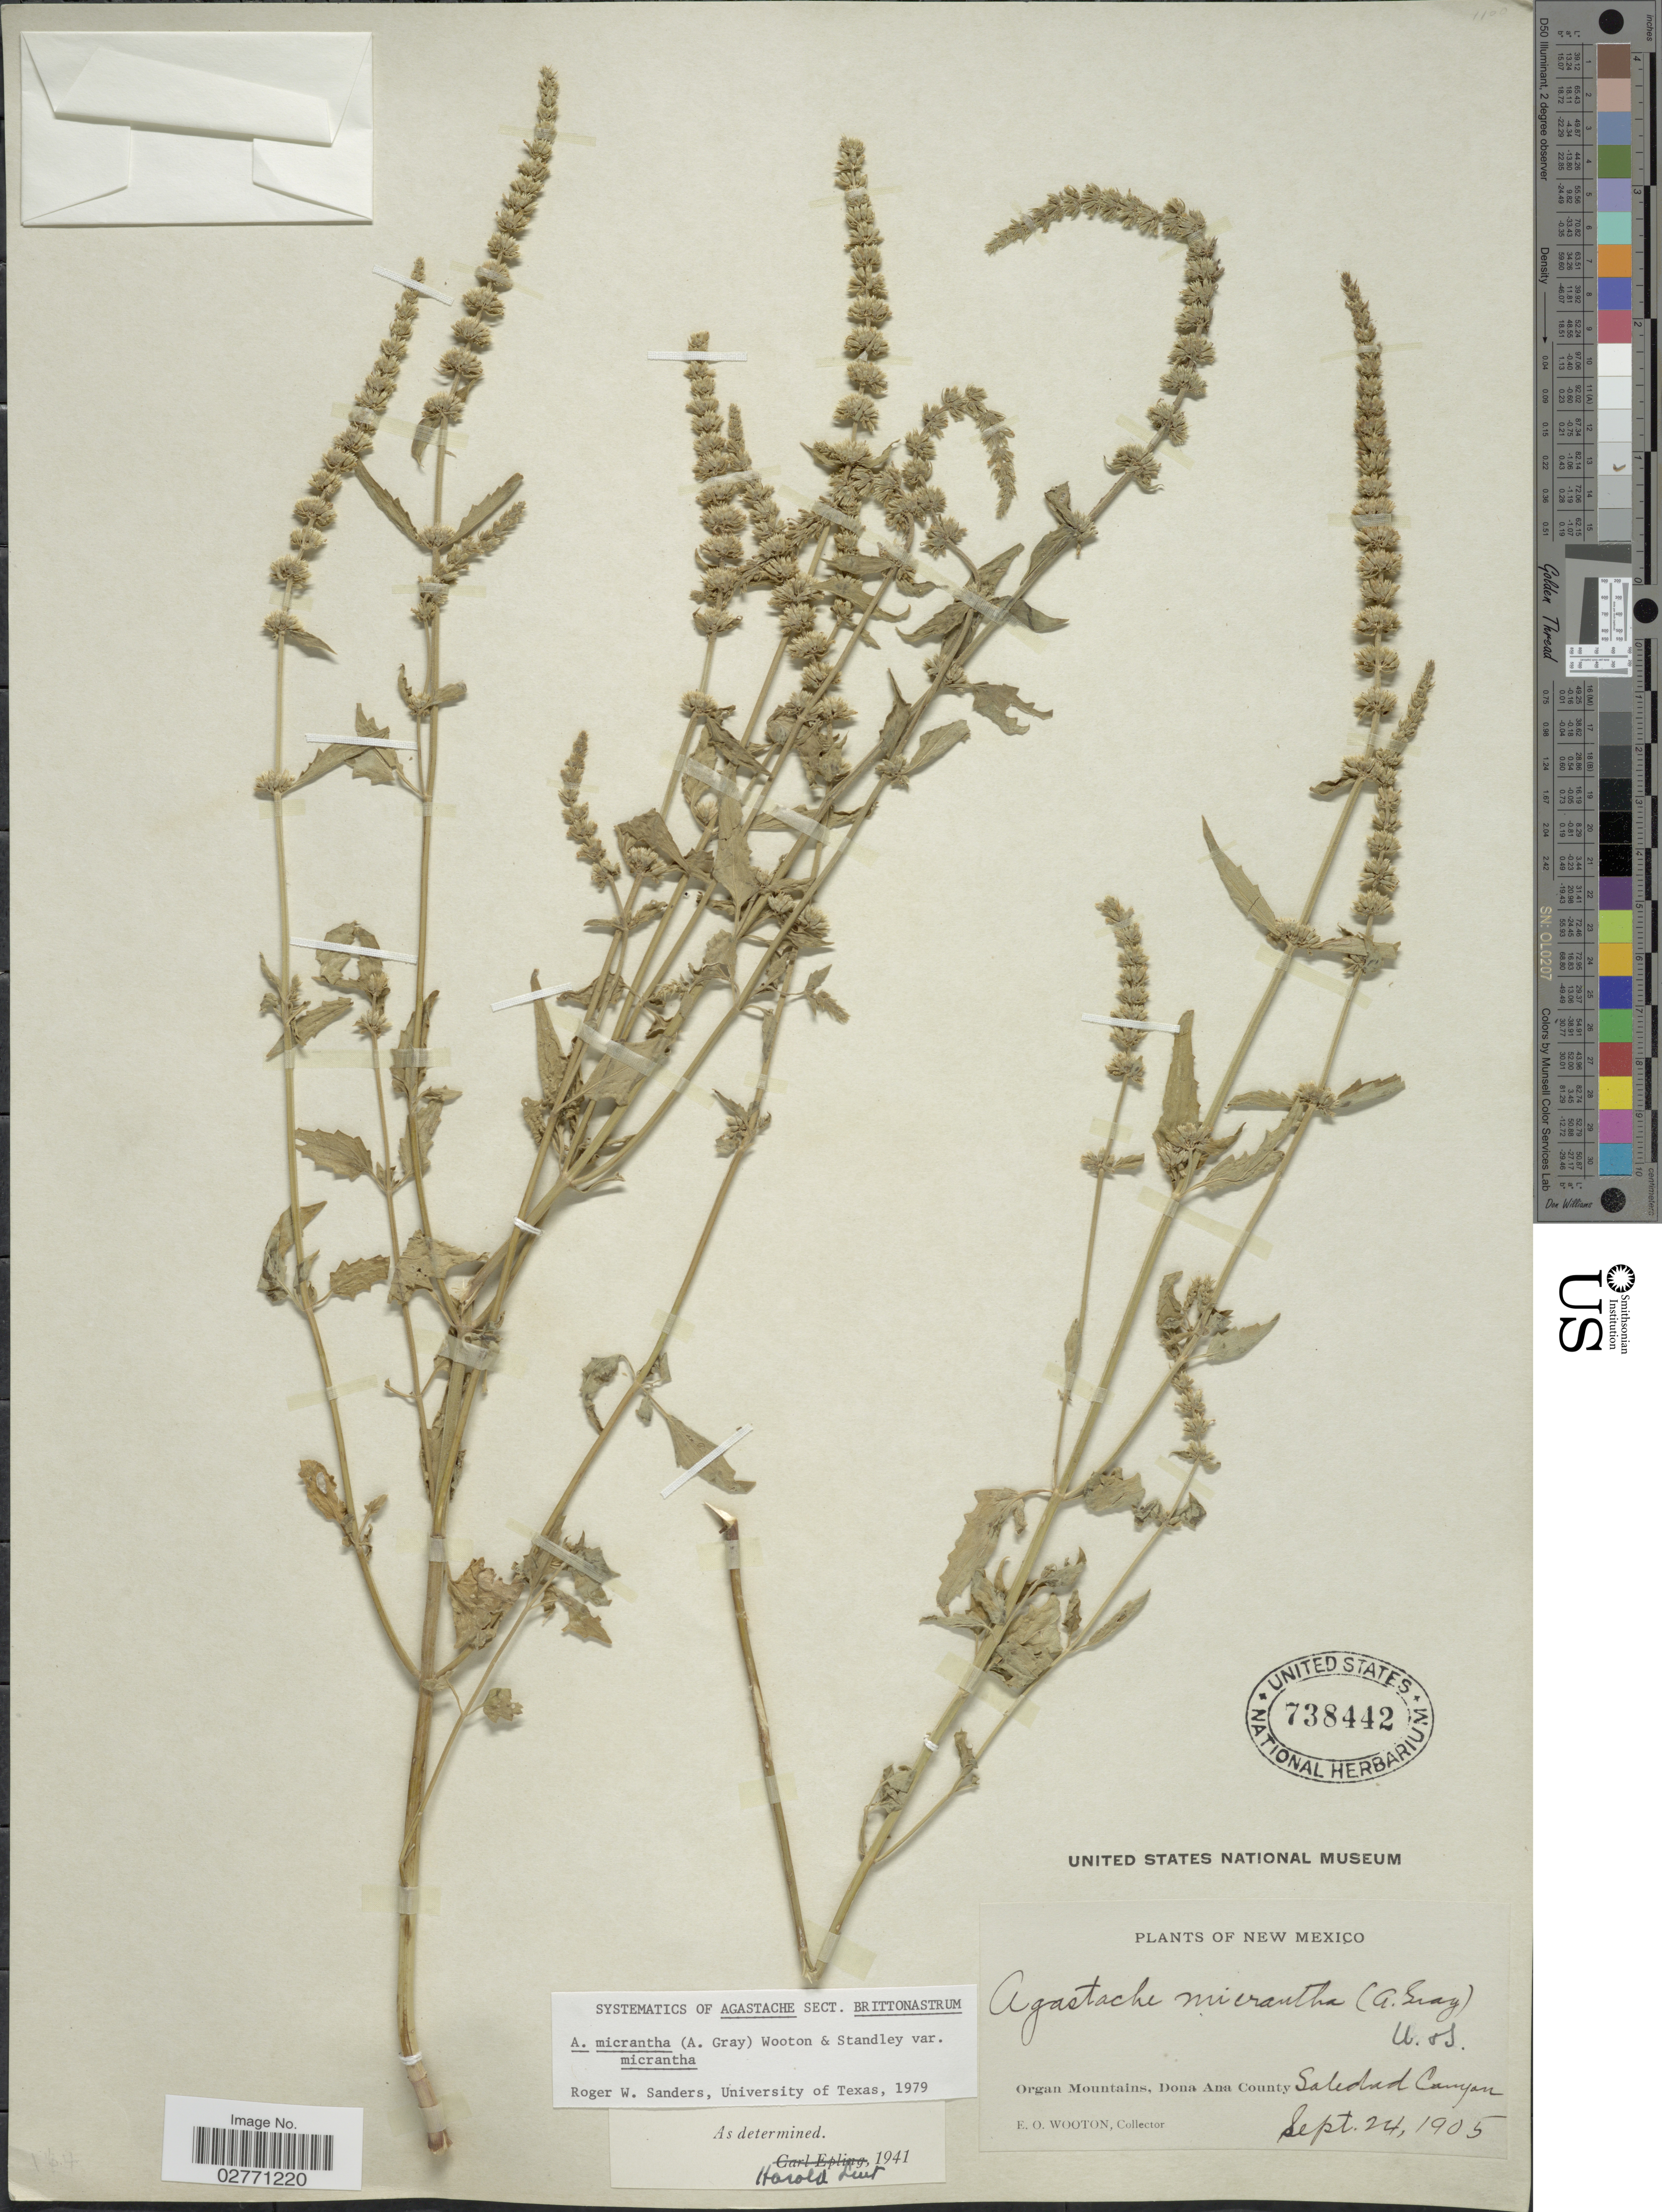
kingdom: Plantae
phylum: Tracheophyta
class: Magnoliopsida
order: Lamiales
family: Lamiaceae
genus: Agastache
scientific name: Agastache micrantha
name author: (A. Gray) Wooton & Standl.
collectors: E. O. Wooton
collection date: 1905-09-24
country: United States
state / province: New Mexico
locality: Organ Mountains, Dona Ana County. Soledad Canyon.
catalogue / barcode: US 738442